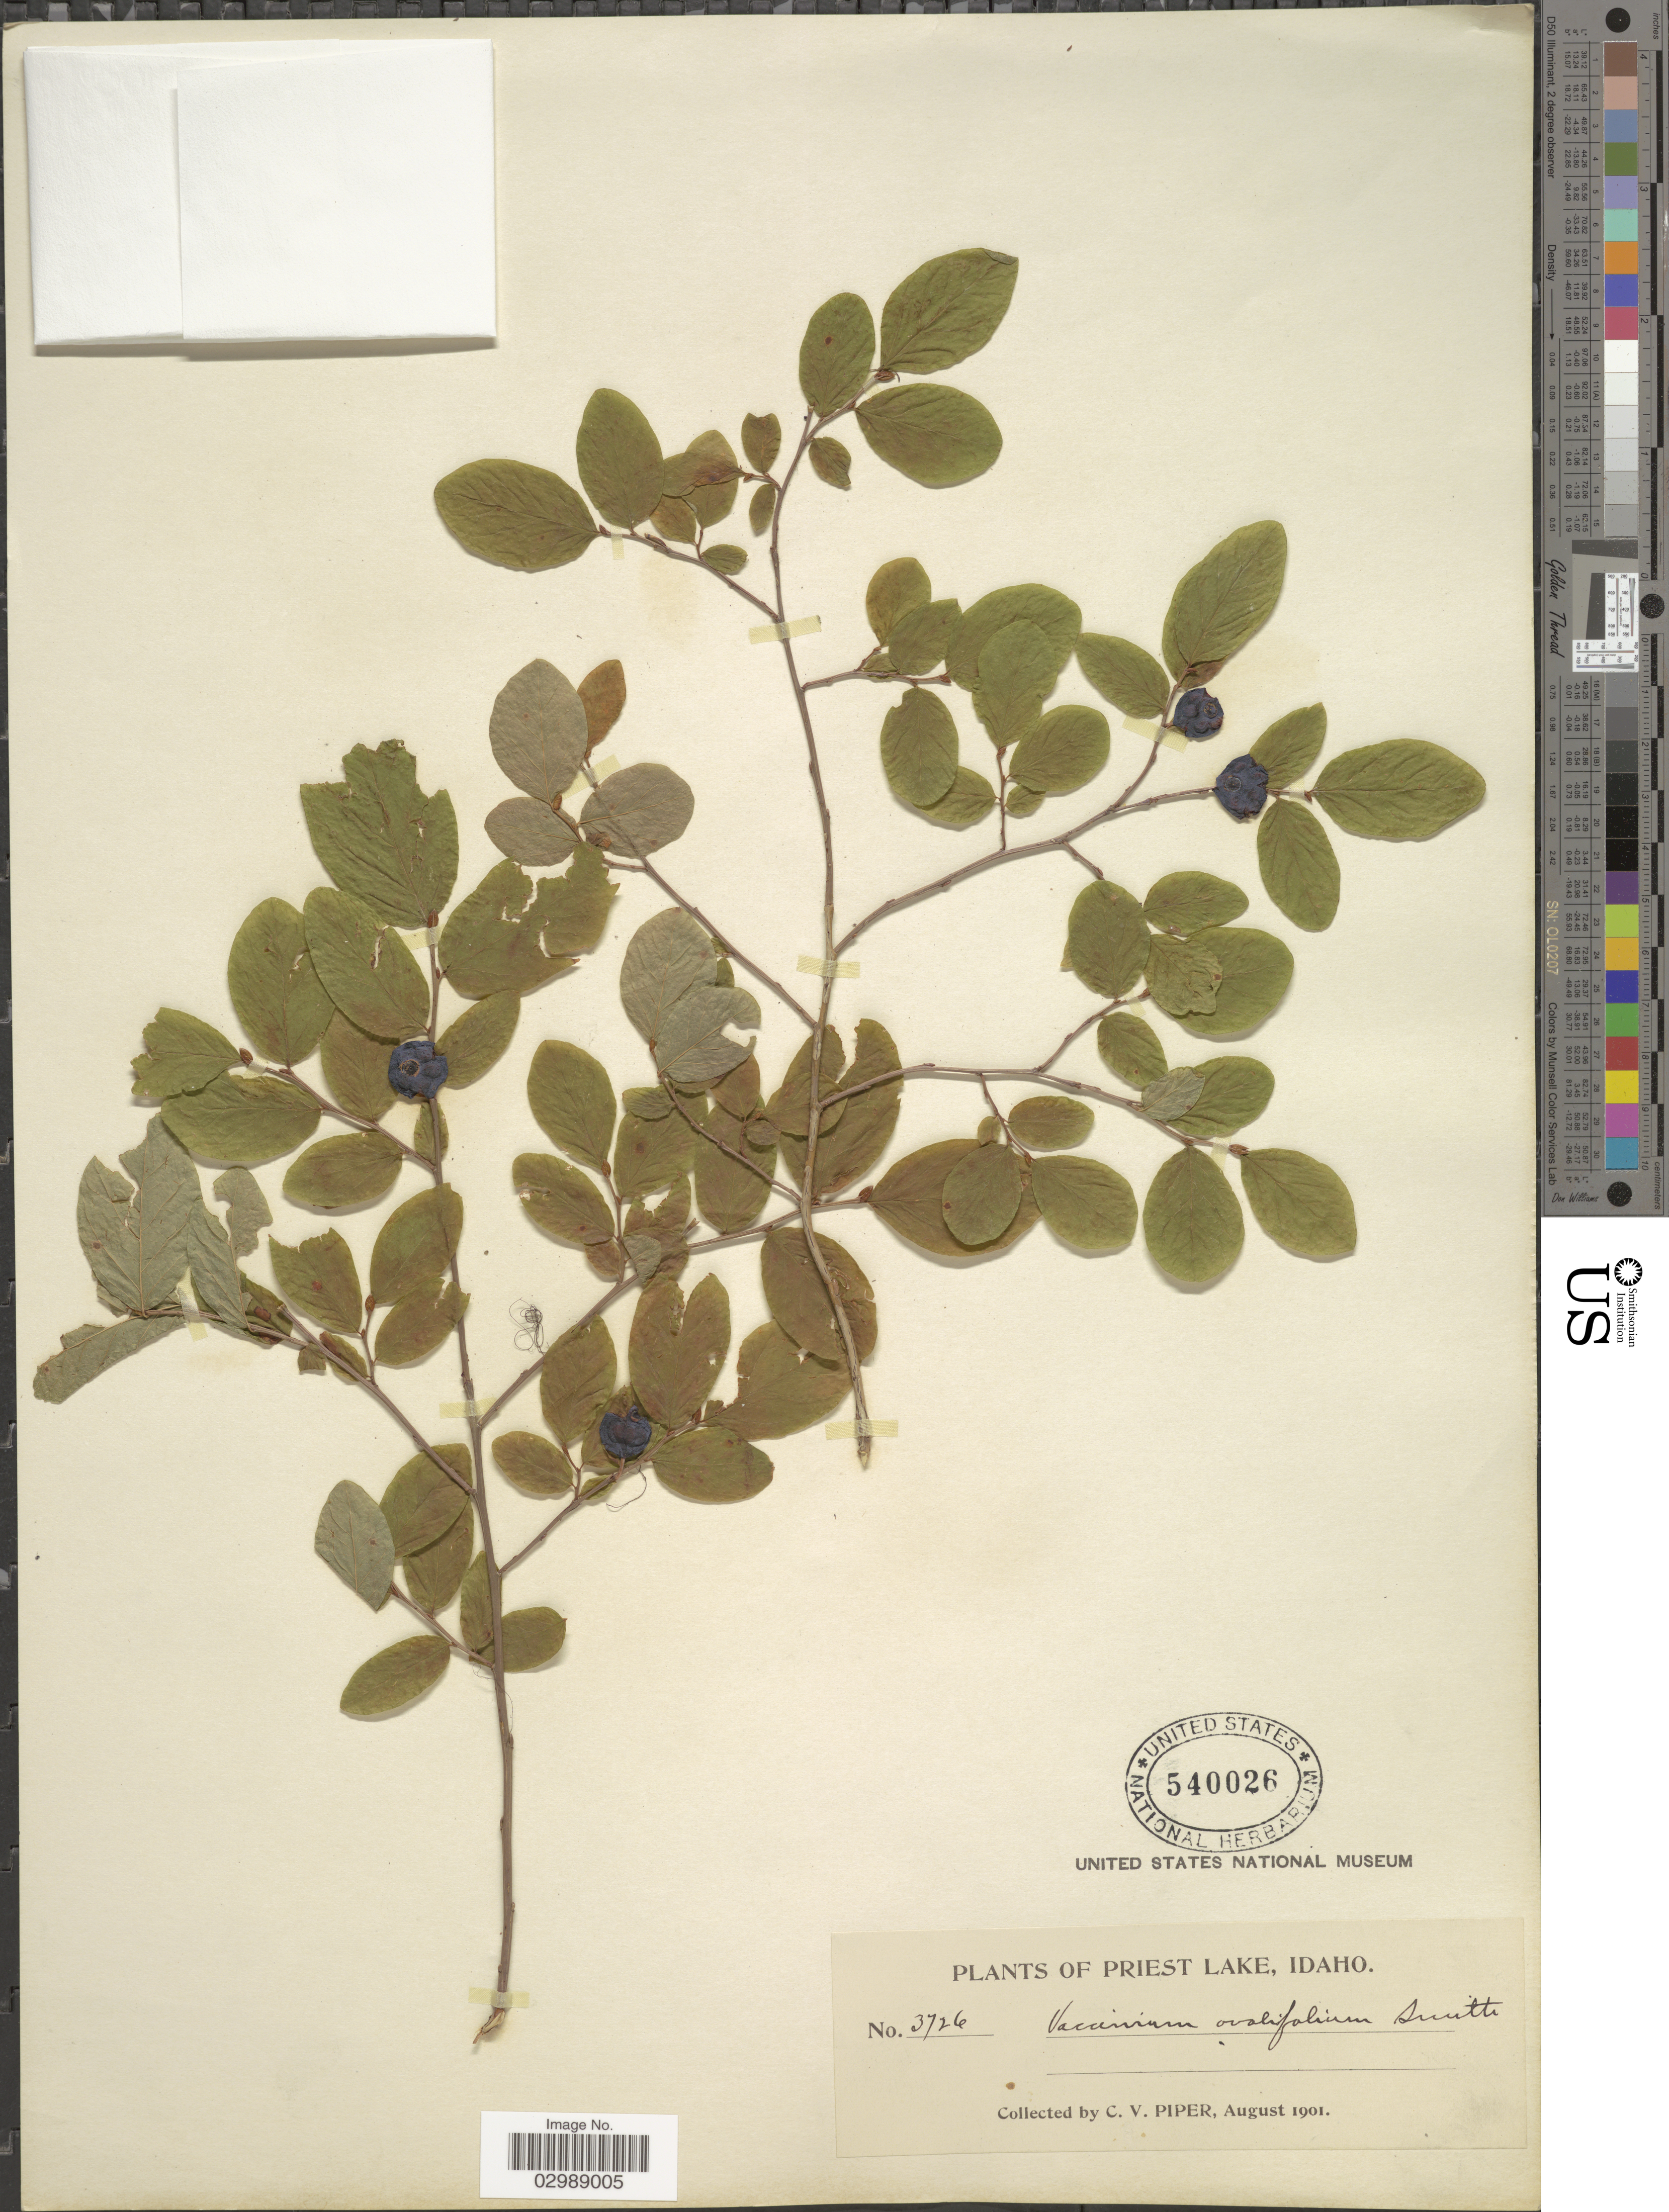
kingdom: Plantae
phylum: Tracheophyta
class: Magnoliopsida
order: Ericales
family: Ericaceae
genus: Vaccinium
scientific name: Vaccinium ovalifolium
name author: Sm.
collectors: C. V. Piper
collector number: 3726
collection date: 1901-08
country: United States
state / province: Idaho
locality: Priest Lake.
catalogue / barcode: US 540026